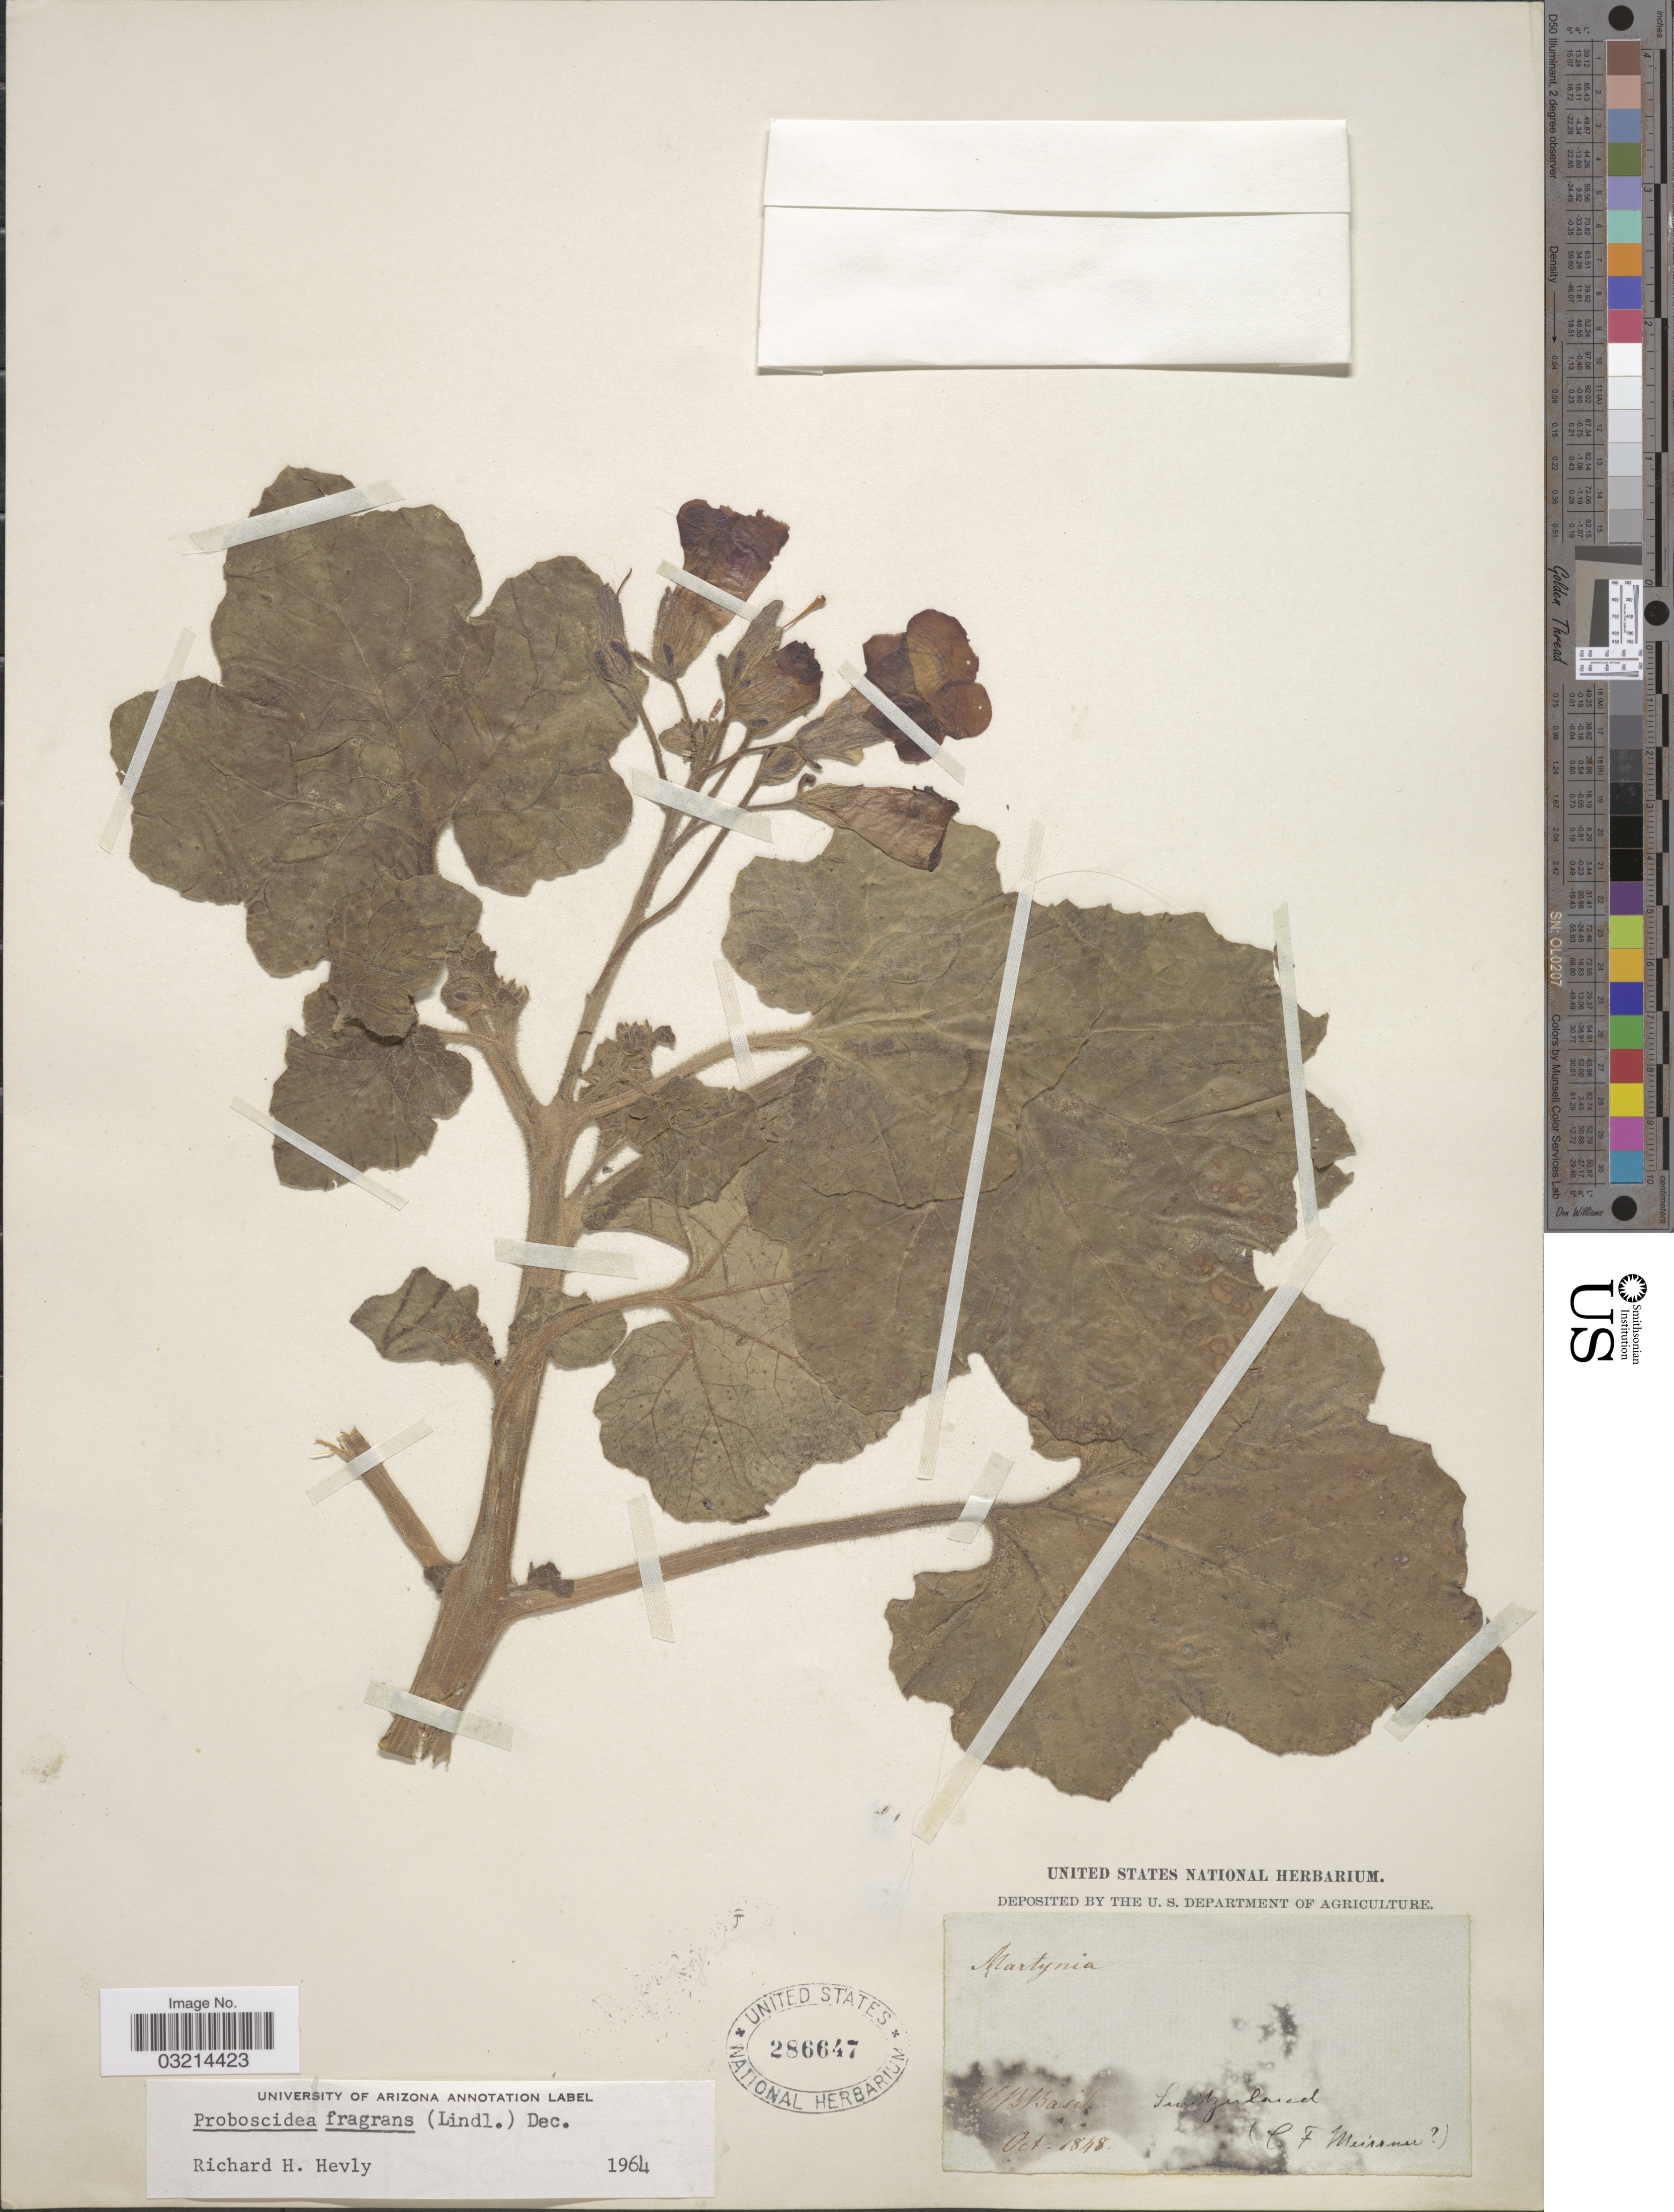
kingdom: Plantae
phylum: Tracheophyta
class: Magnoliopsida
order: Lamiales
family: Martyniaceae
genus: Proboscidea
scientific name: Proboscidea fragrans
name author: (Lindl.) Decne.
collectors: C. F. W. Meissner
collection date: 1848-10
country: Switzerland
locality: H.B. Basil.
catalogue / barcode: US 286647